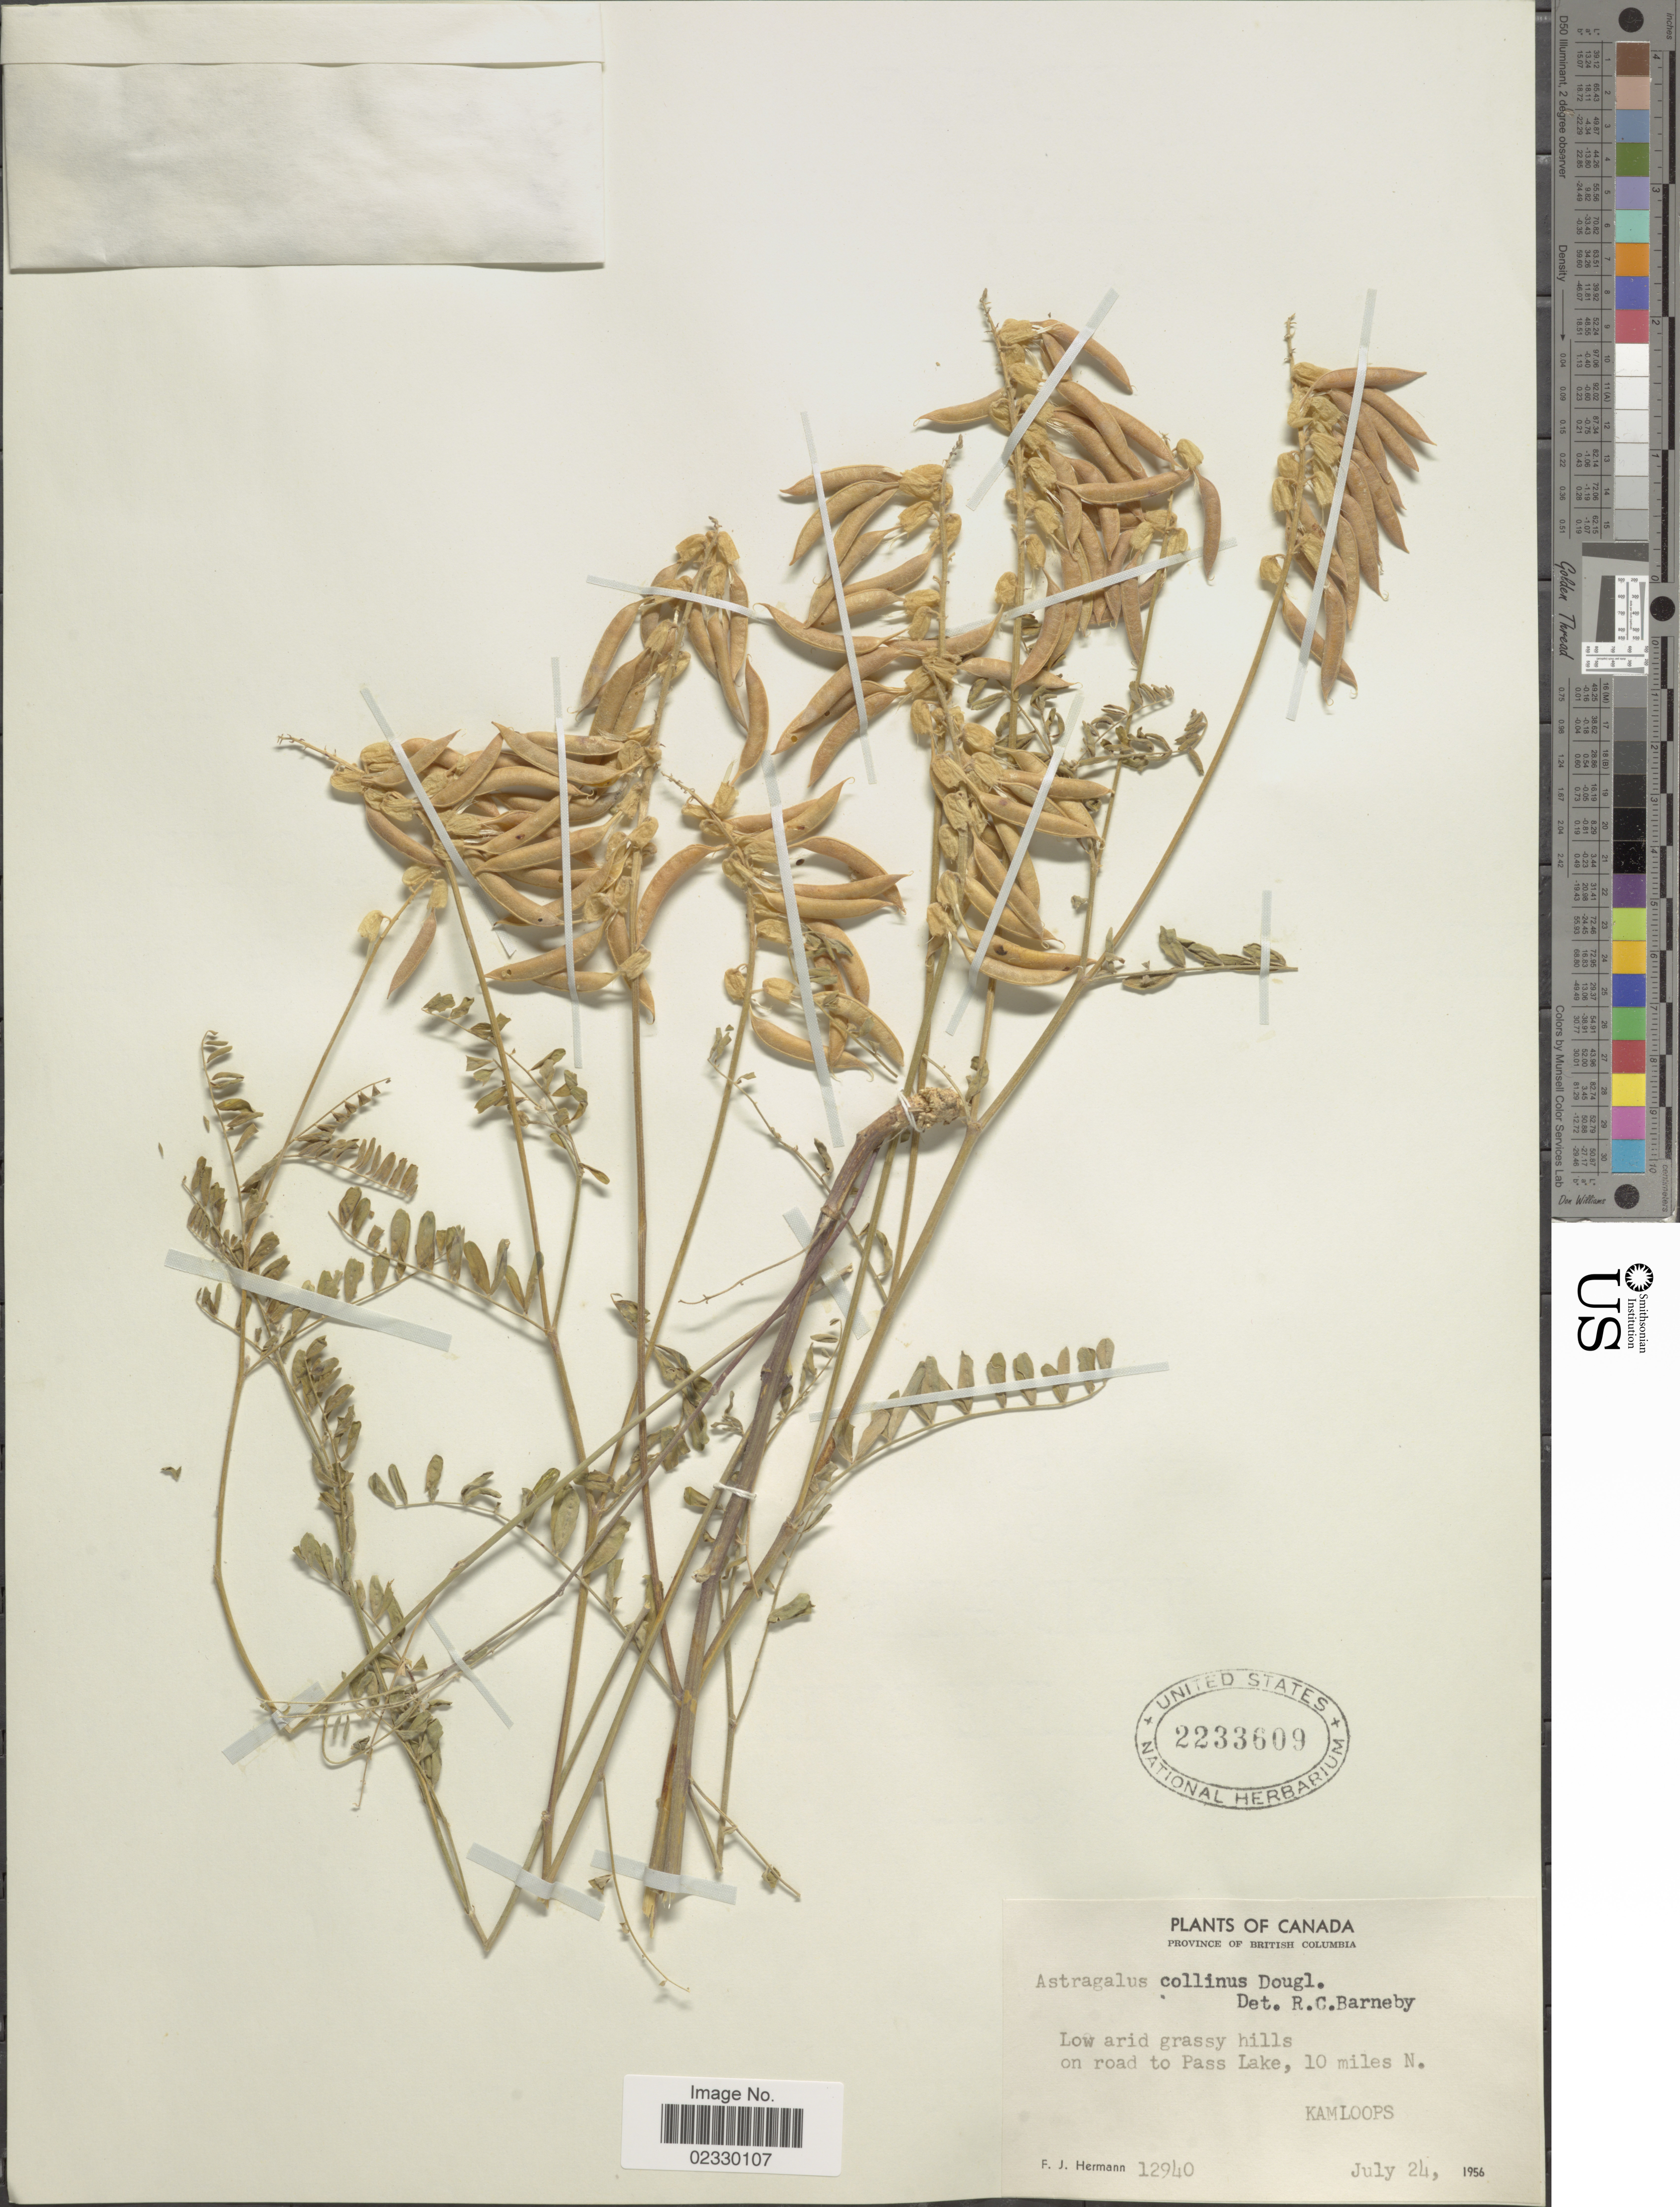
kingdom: Plantae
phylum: Tracheophyta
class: Magnoliopsida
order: Fabales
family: Fabaceae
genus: Astragalus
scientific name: Astragalus collinus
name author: Douglas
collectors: F. J. Hermann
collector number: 12940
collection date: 1956-07-24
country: Canada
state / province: British Columbia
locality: Low arid grassy hills on road to Pass Lake, 10 miles N Kamloops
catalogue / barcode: US 2233609